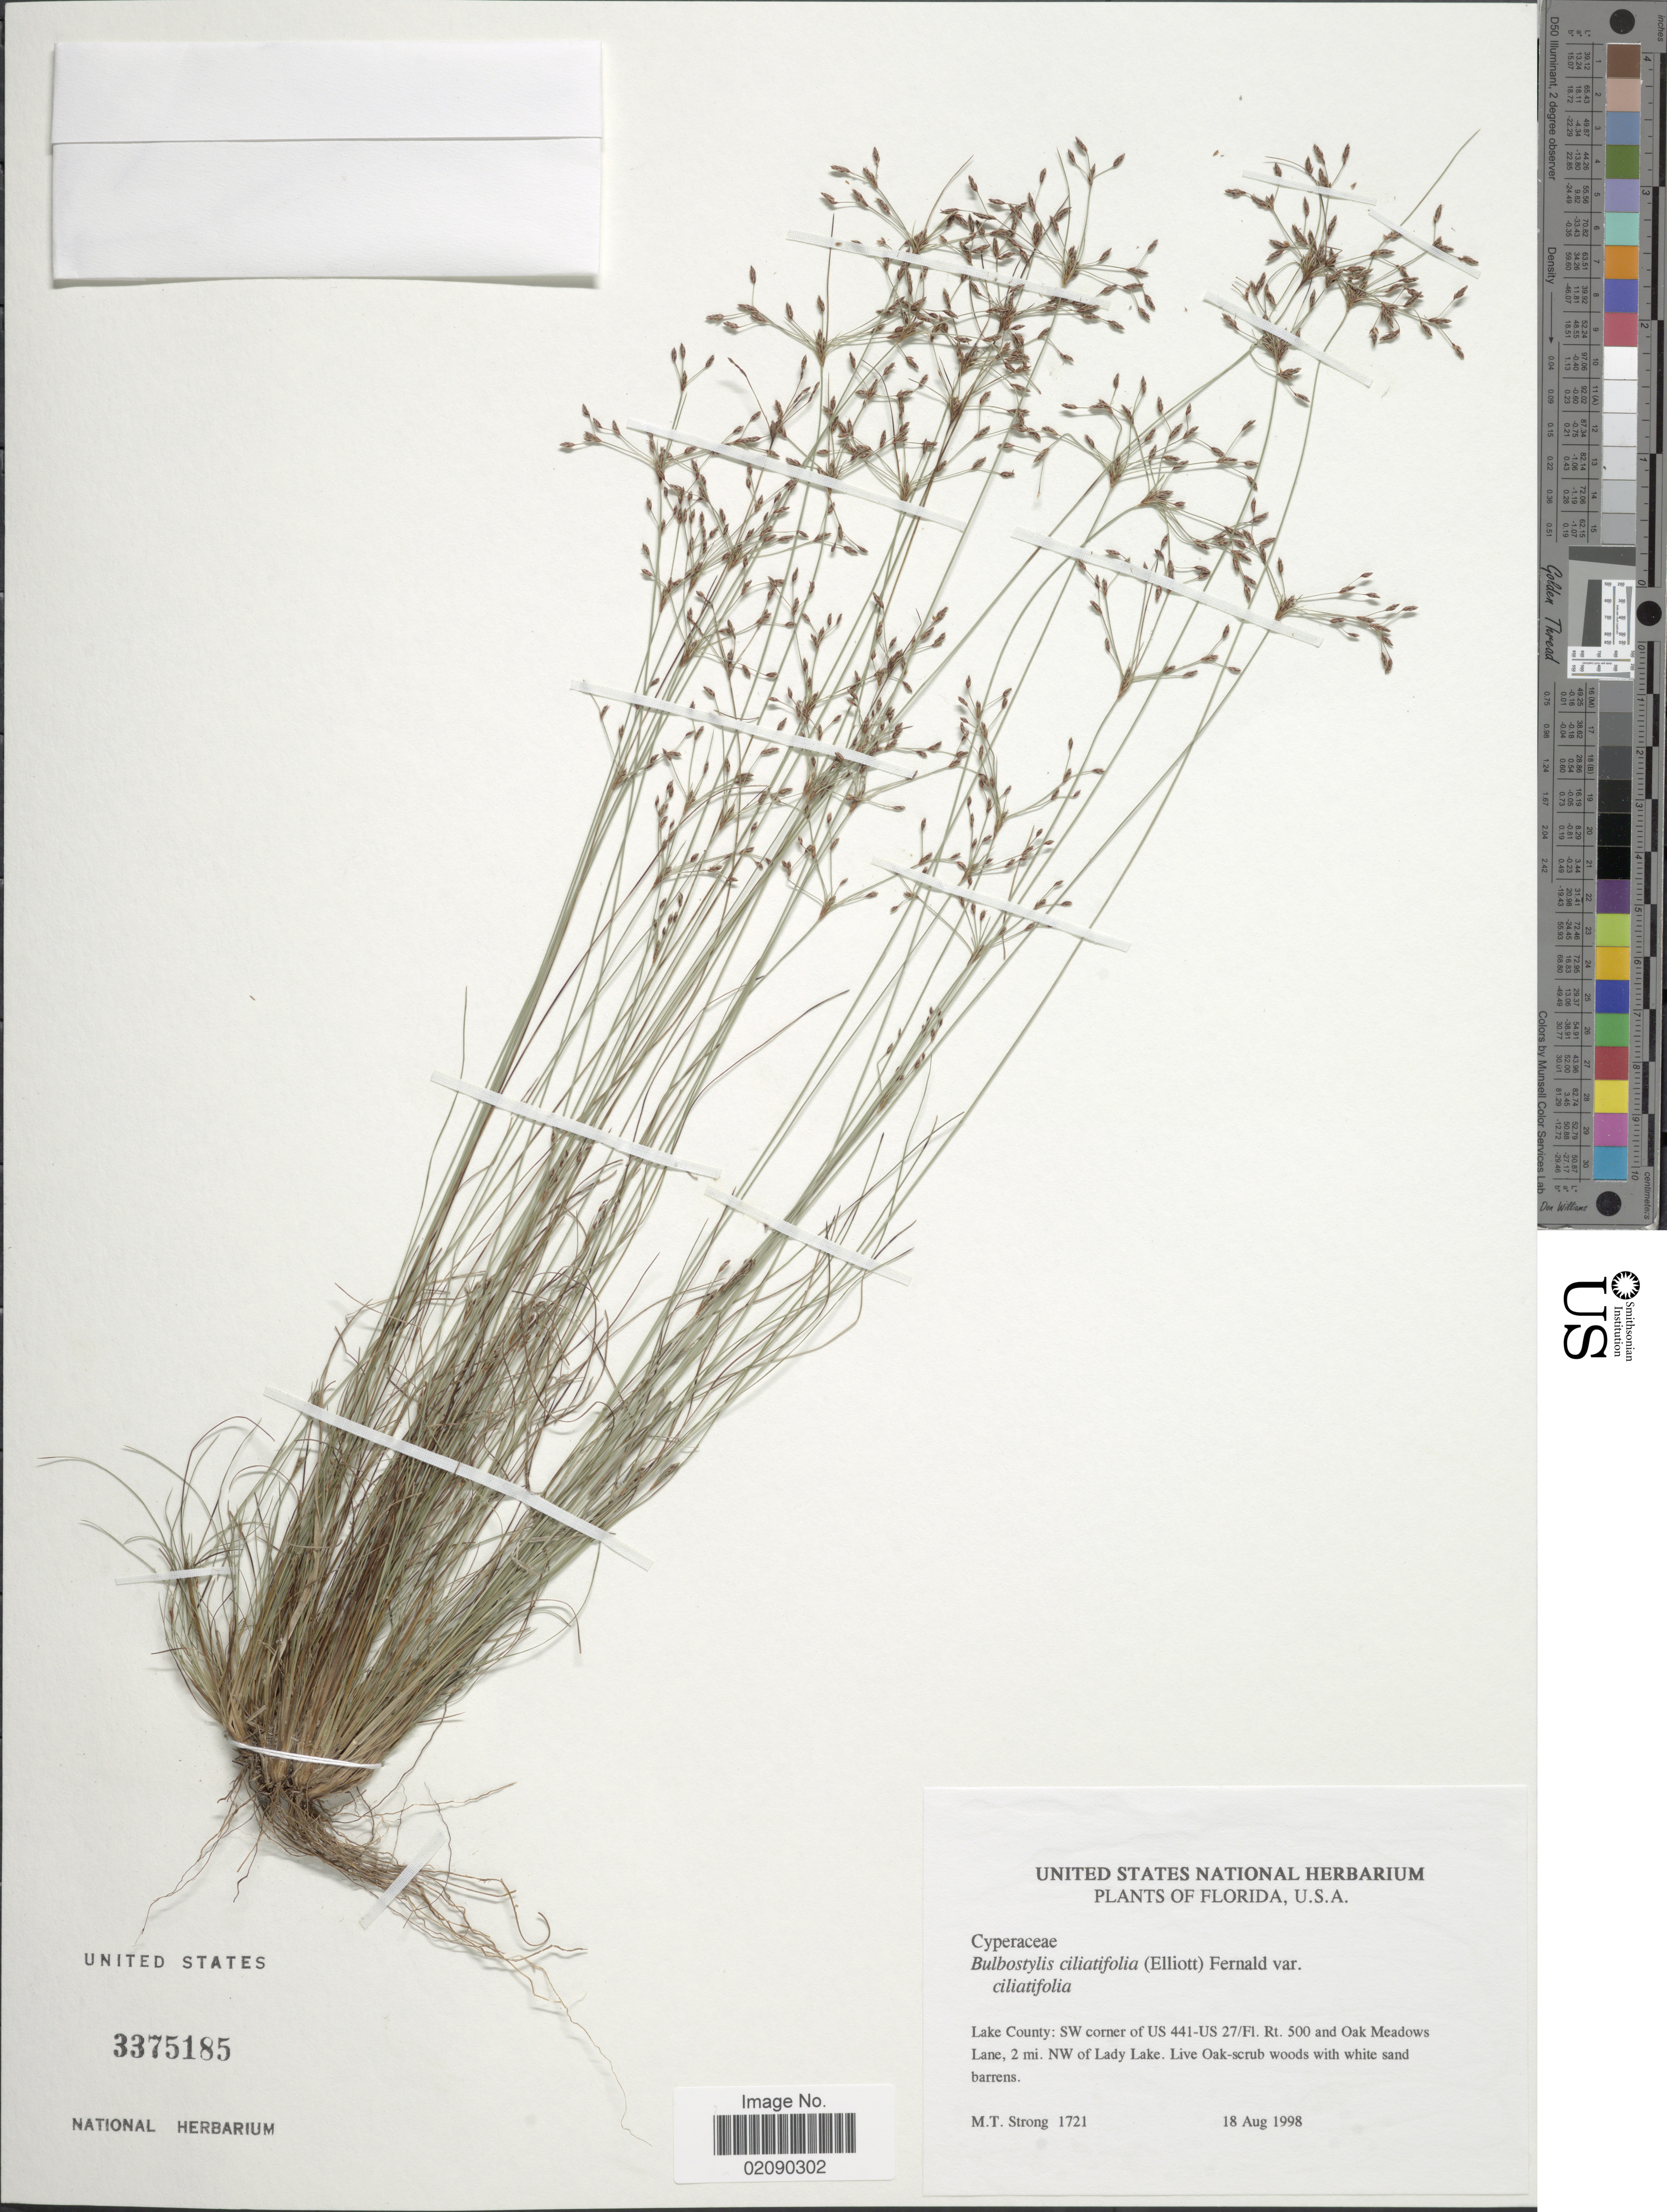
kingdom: Plantae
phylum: Tracheophyta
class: Liliopsida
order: Poales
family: Cyperaceae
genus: Bulbostylis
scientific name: Bulbostylis ciliatifolia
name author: (Elliott) Fernald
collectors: M. T. Strong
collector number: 1721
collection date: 1998-08-18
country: United States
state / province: Florida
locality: Lake County: SW corner of US 441-US27/Fl. Rt. 500 and Oak Meadows Lane, 2 mi. NW of Lady Lake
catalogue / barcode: US 3375185